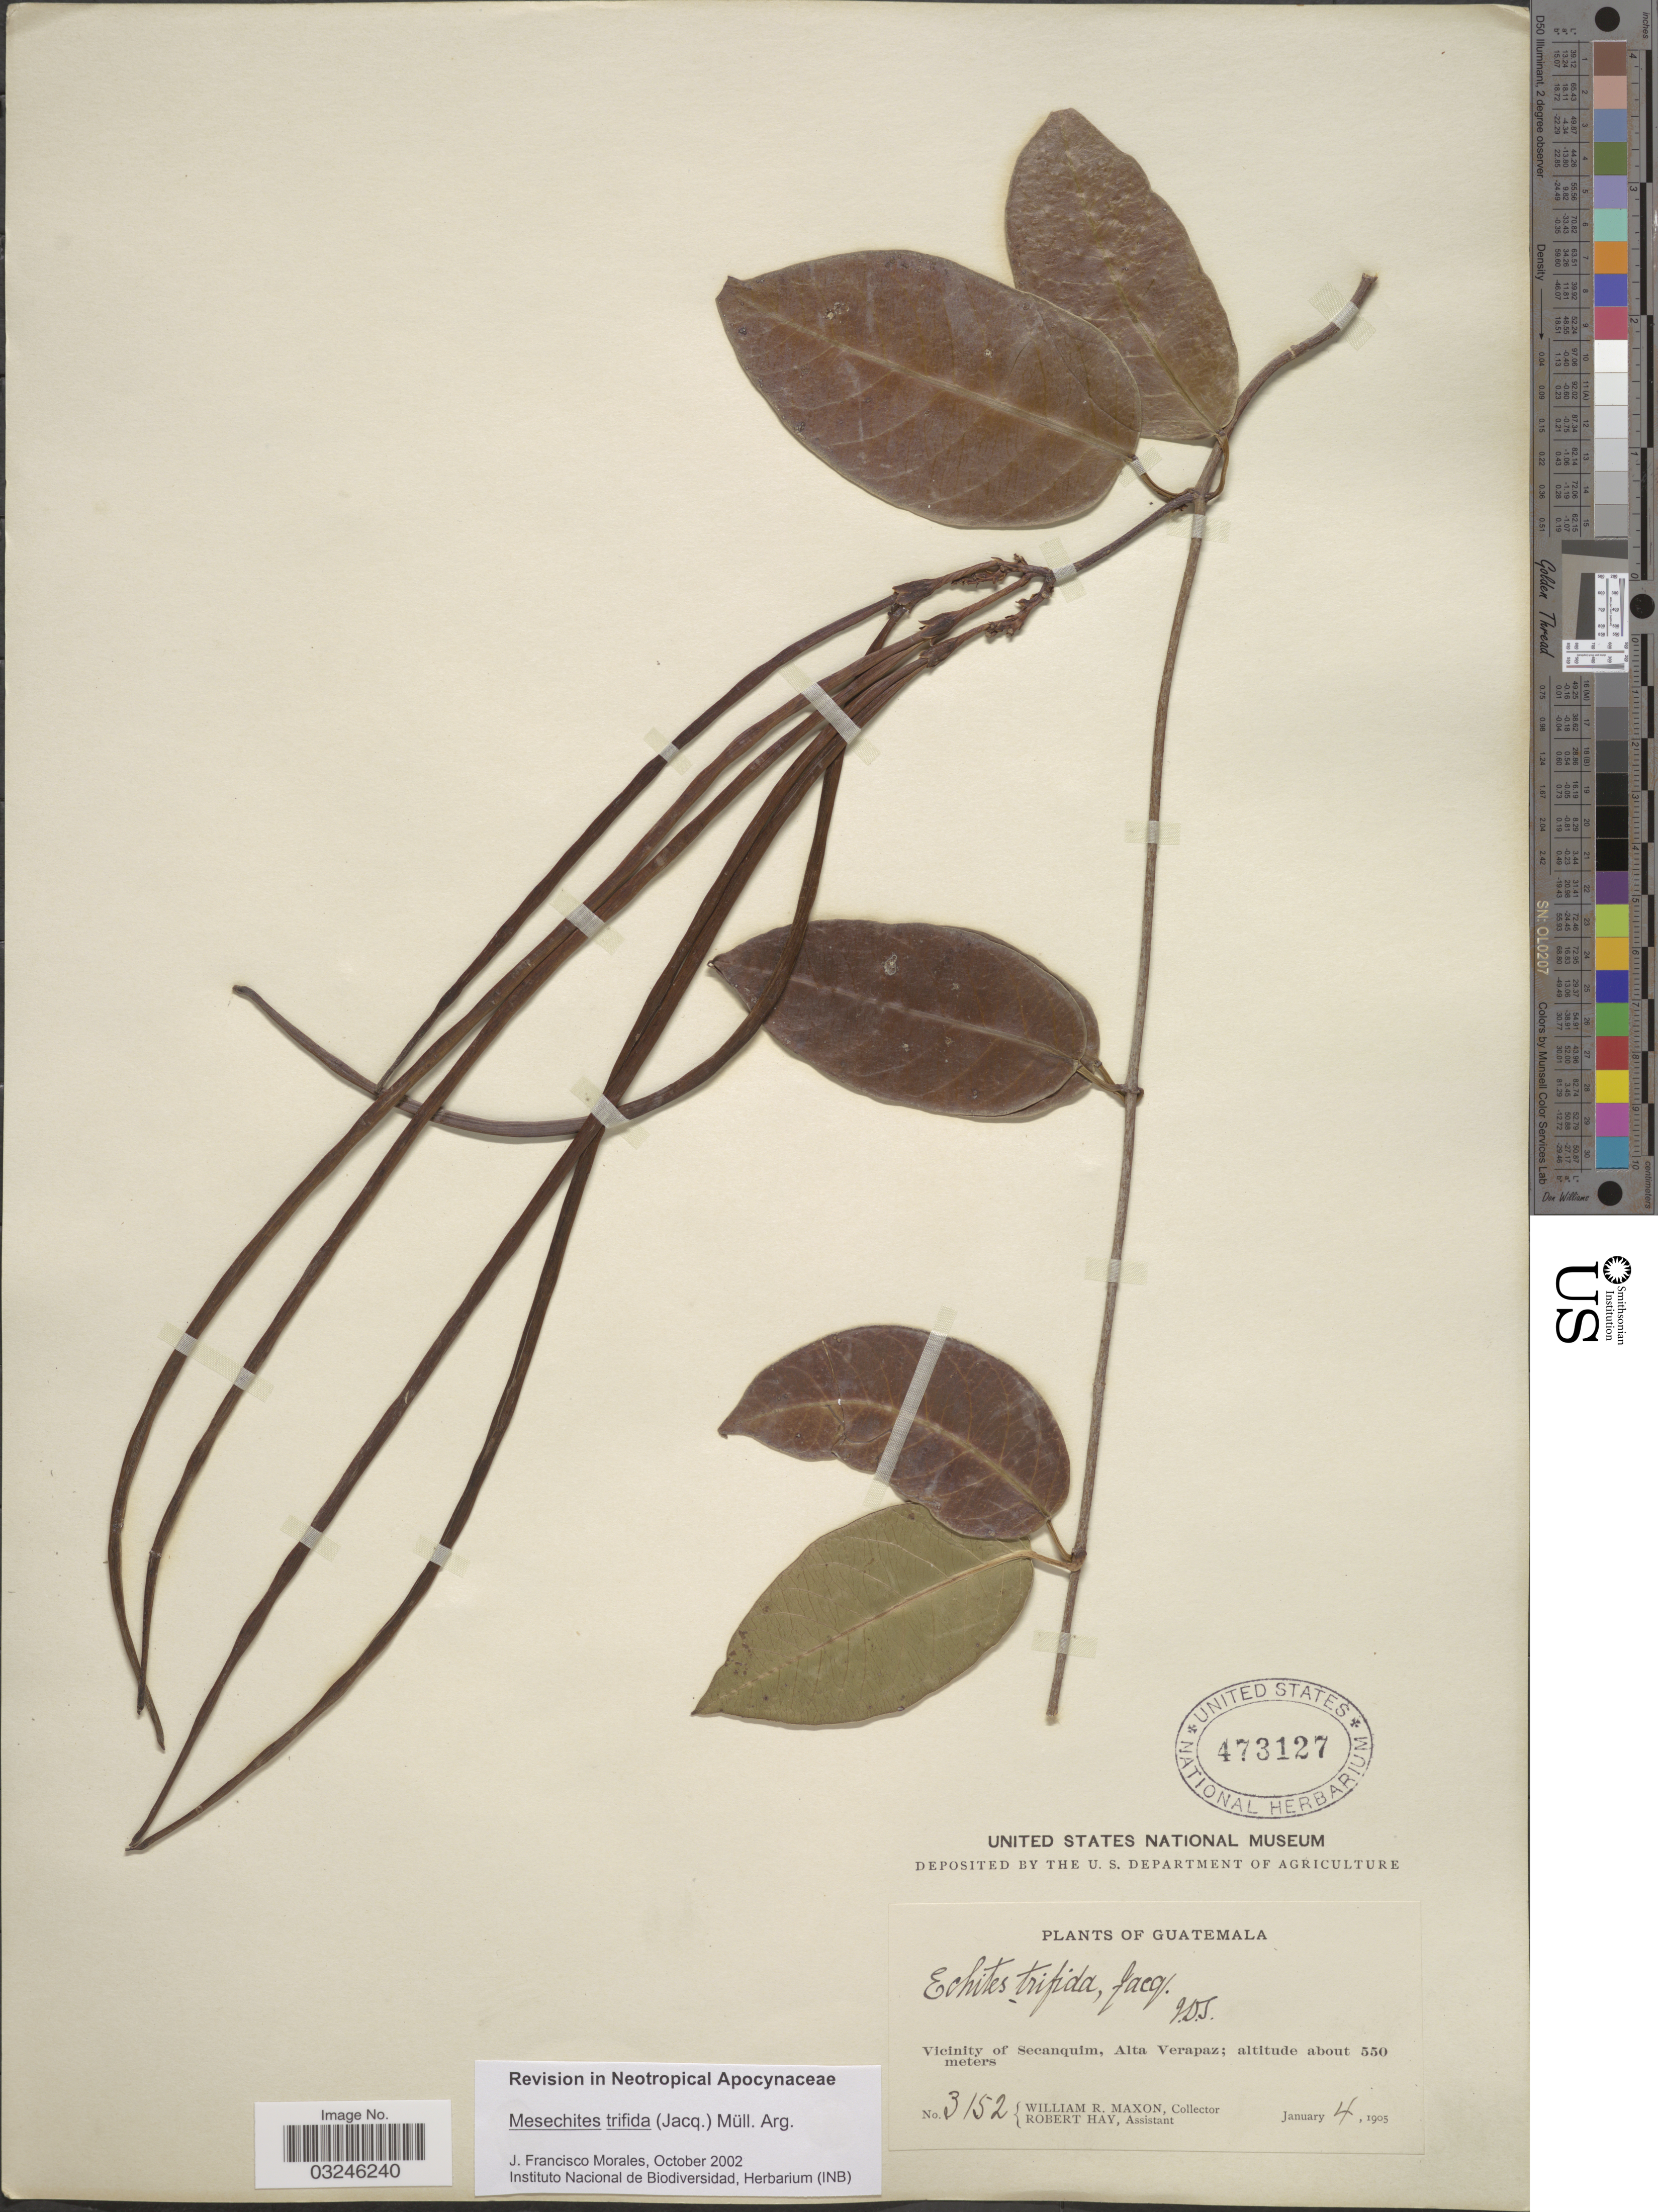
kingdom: Plantae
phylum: Tracheophyta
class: Magnoliopsida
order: Gentianales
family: Apocynaceae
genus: Mesechites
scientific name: Mesechites trifidus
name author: (Jacq.) Müll. Arg.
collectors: W. R. Maxon & R. H. Hay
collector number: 3152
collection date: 1903-01-04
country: Guatemala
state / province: Alta Verapaz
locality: Vicinity of Secanquim.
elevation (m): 550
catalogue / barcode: US 473127